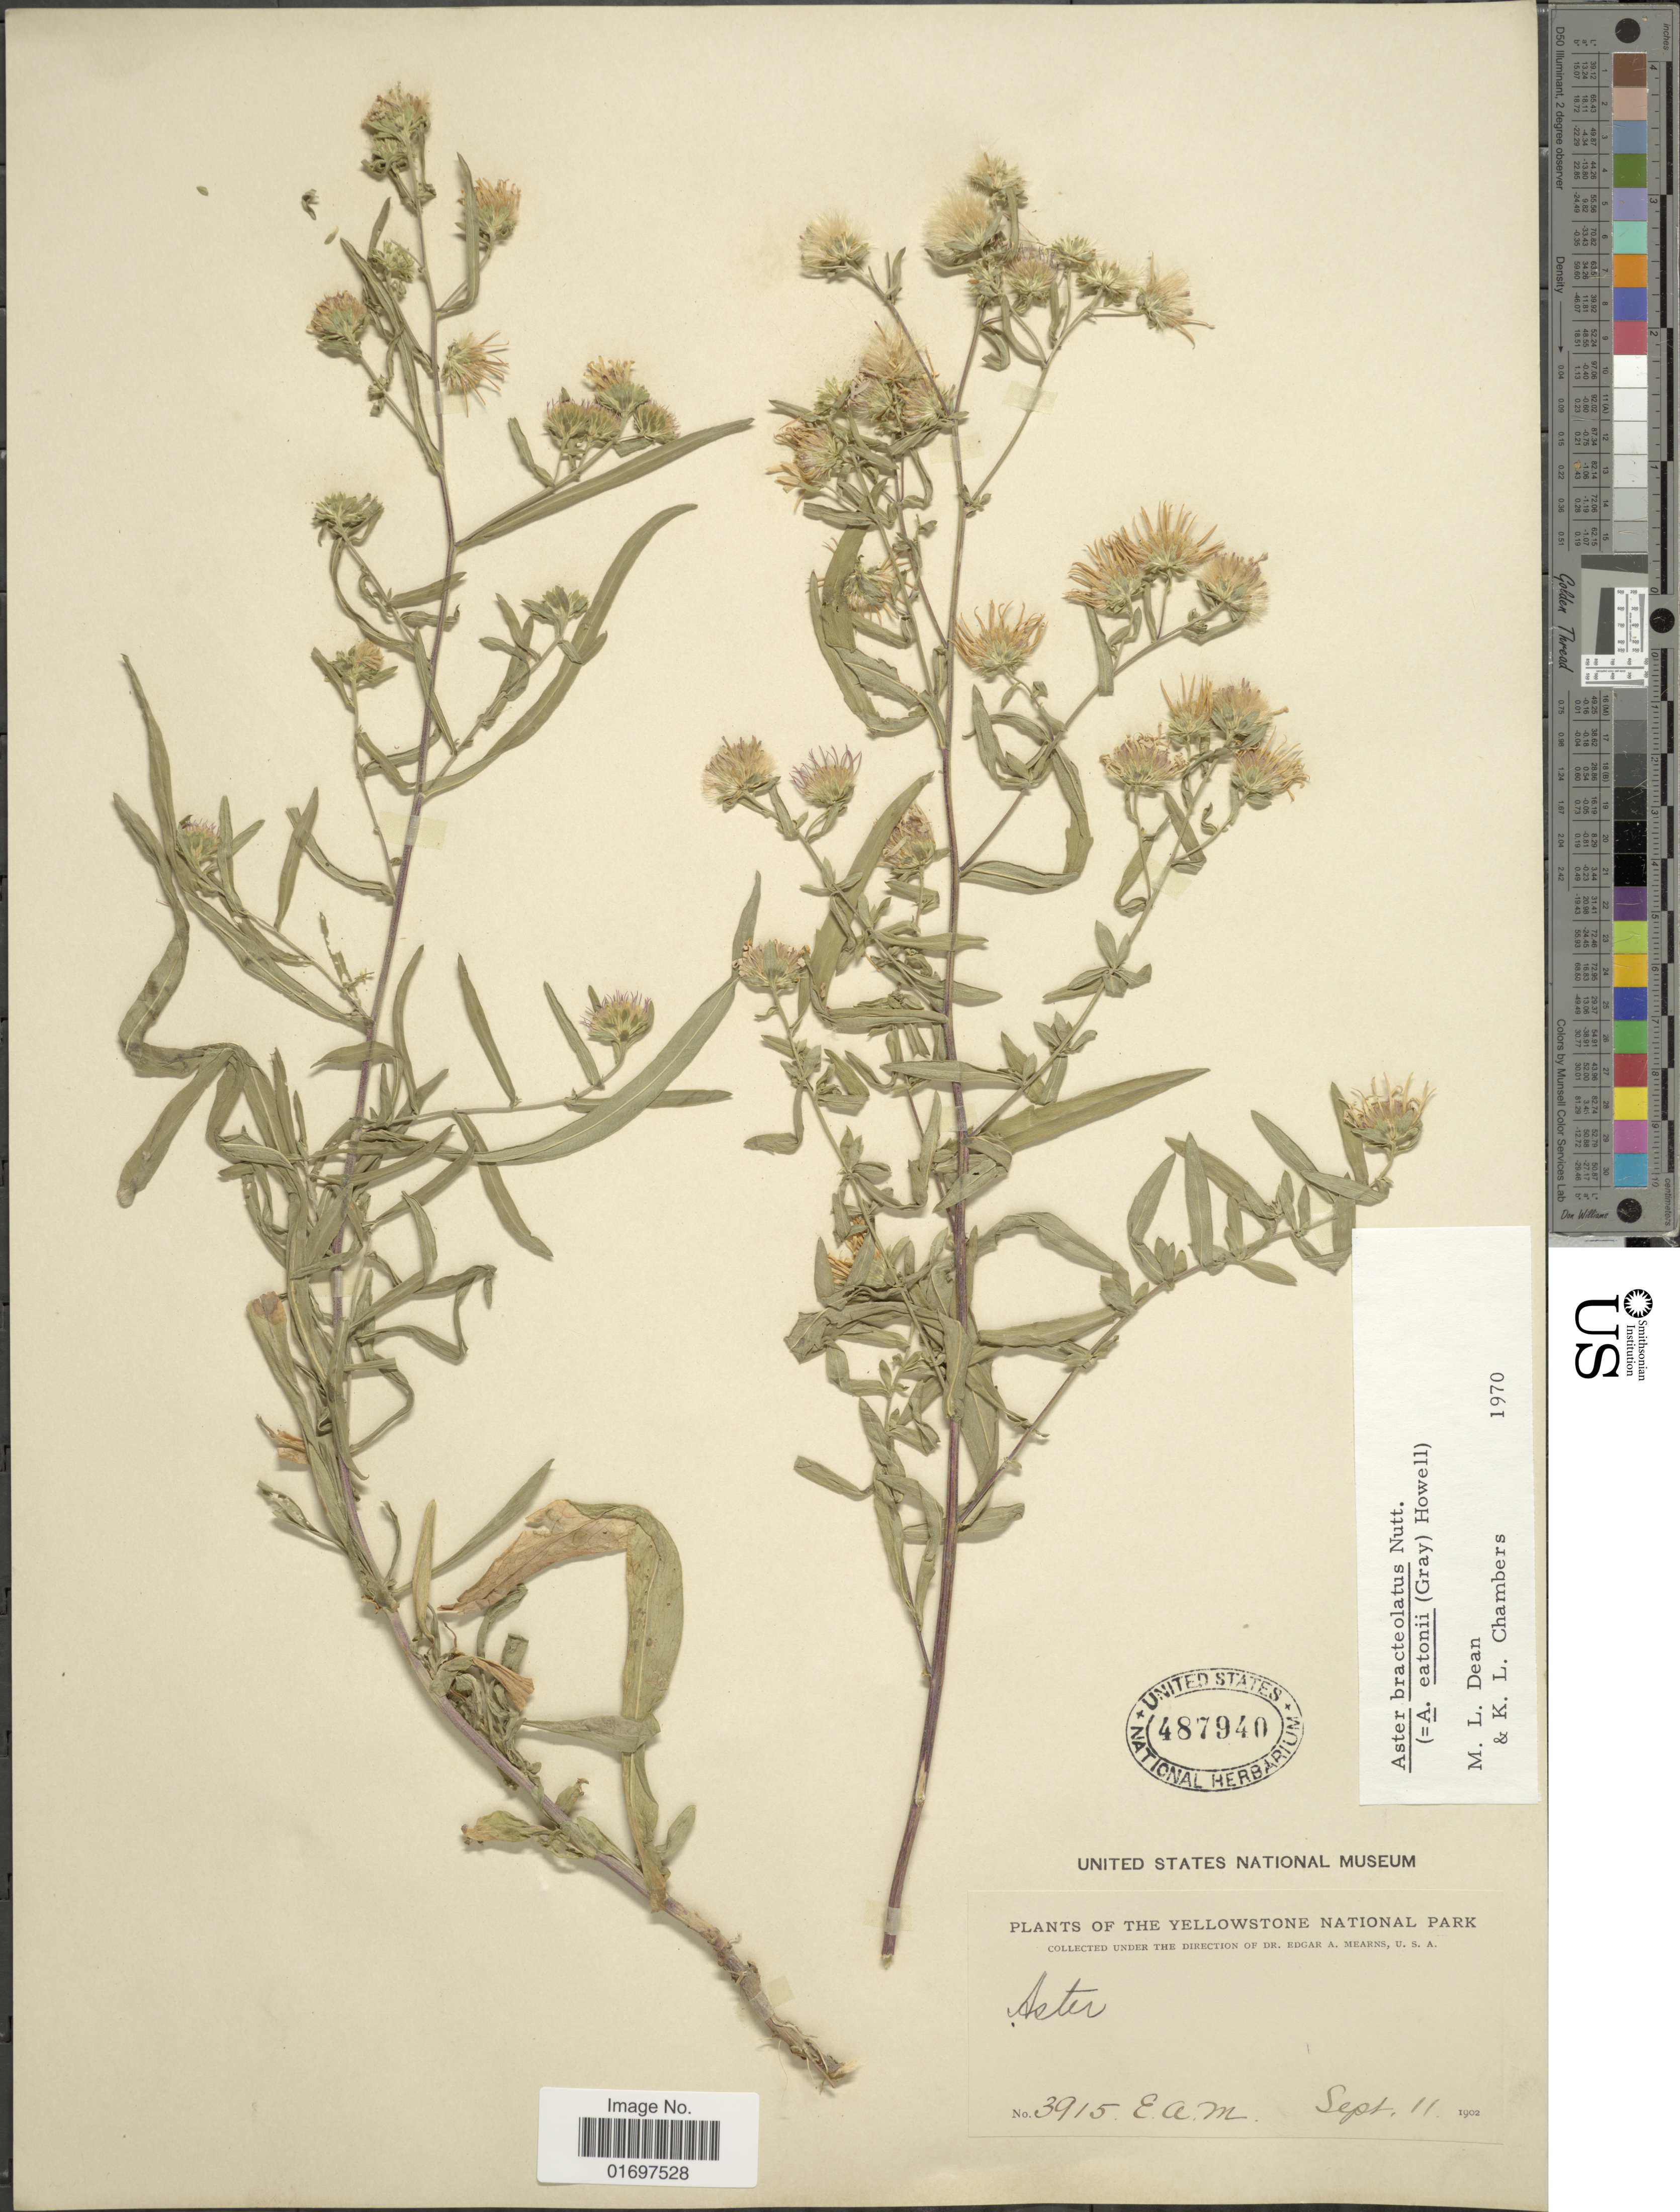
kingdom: Plantae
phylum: Tracheophyta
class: Magnoliopsida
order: Asterales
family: Asteraceae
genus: Symphyotrichum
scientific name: Symphyotrichum bracteolatum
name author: (Nutt.) G.L. Nesom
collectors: E. A. Mearns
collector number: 3915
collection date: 1902-09-11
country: United States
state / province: Wyoming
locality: Yellowstone National Park.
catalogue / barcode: US 487940